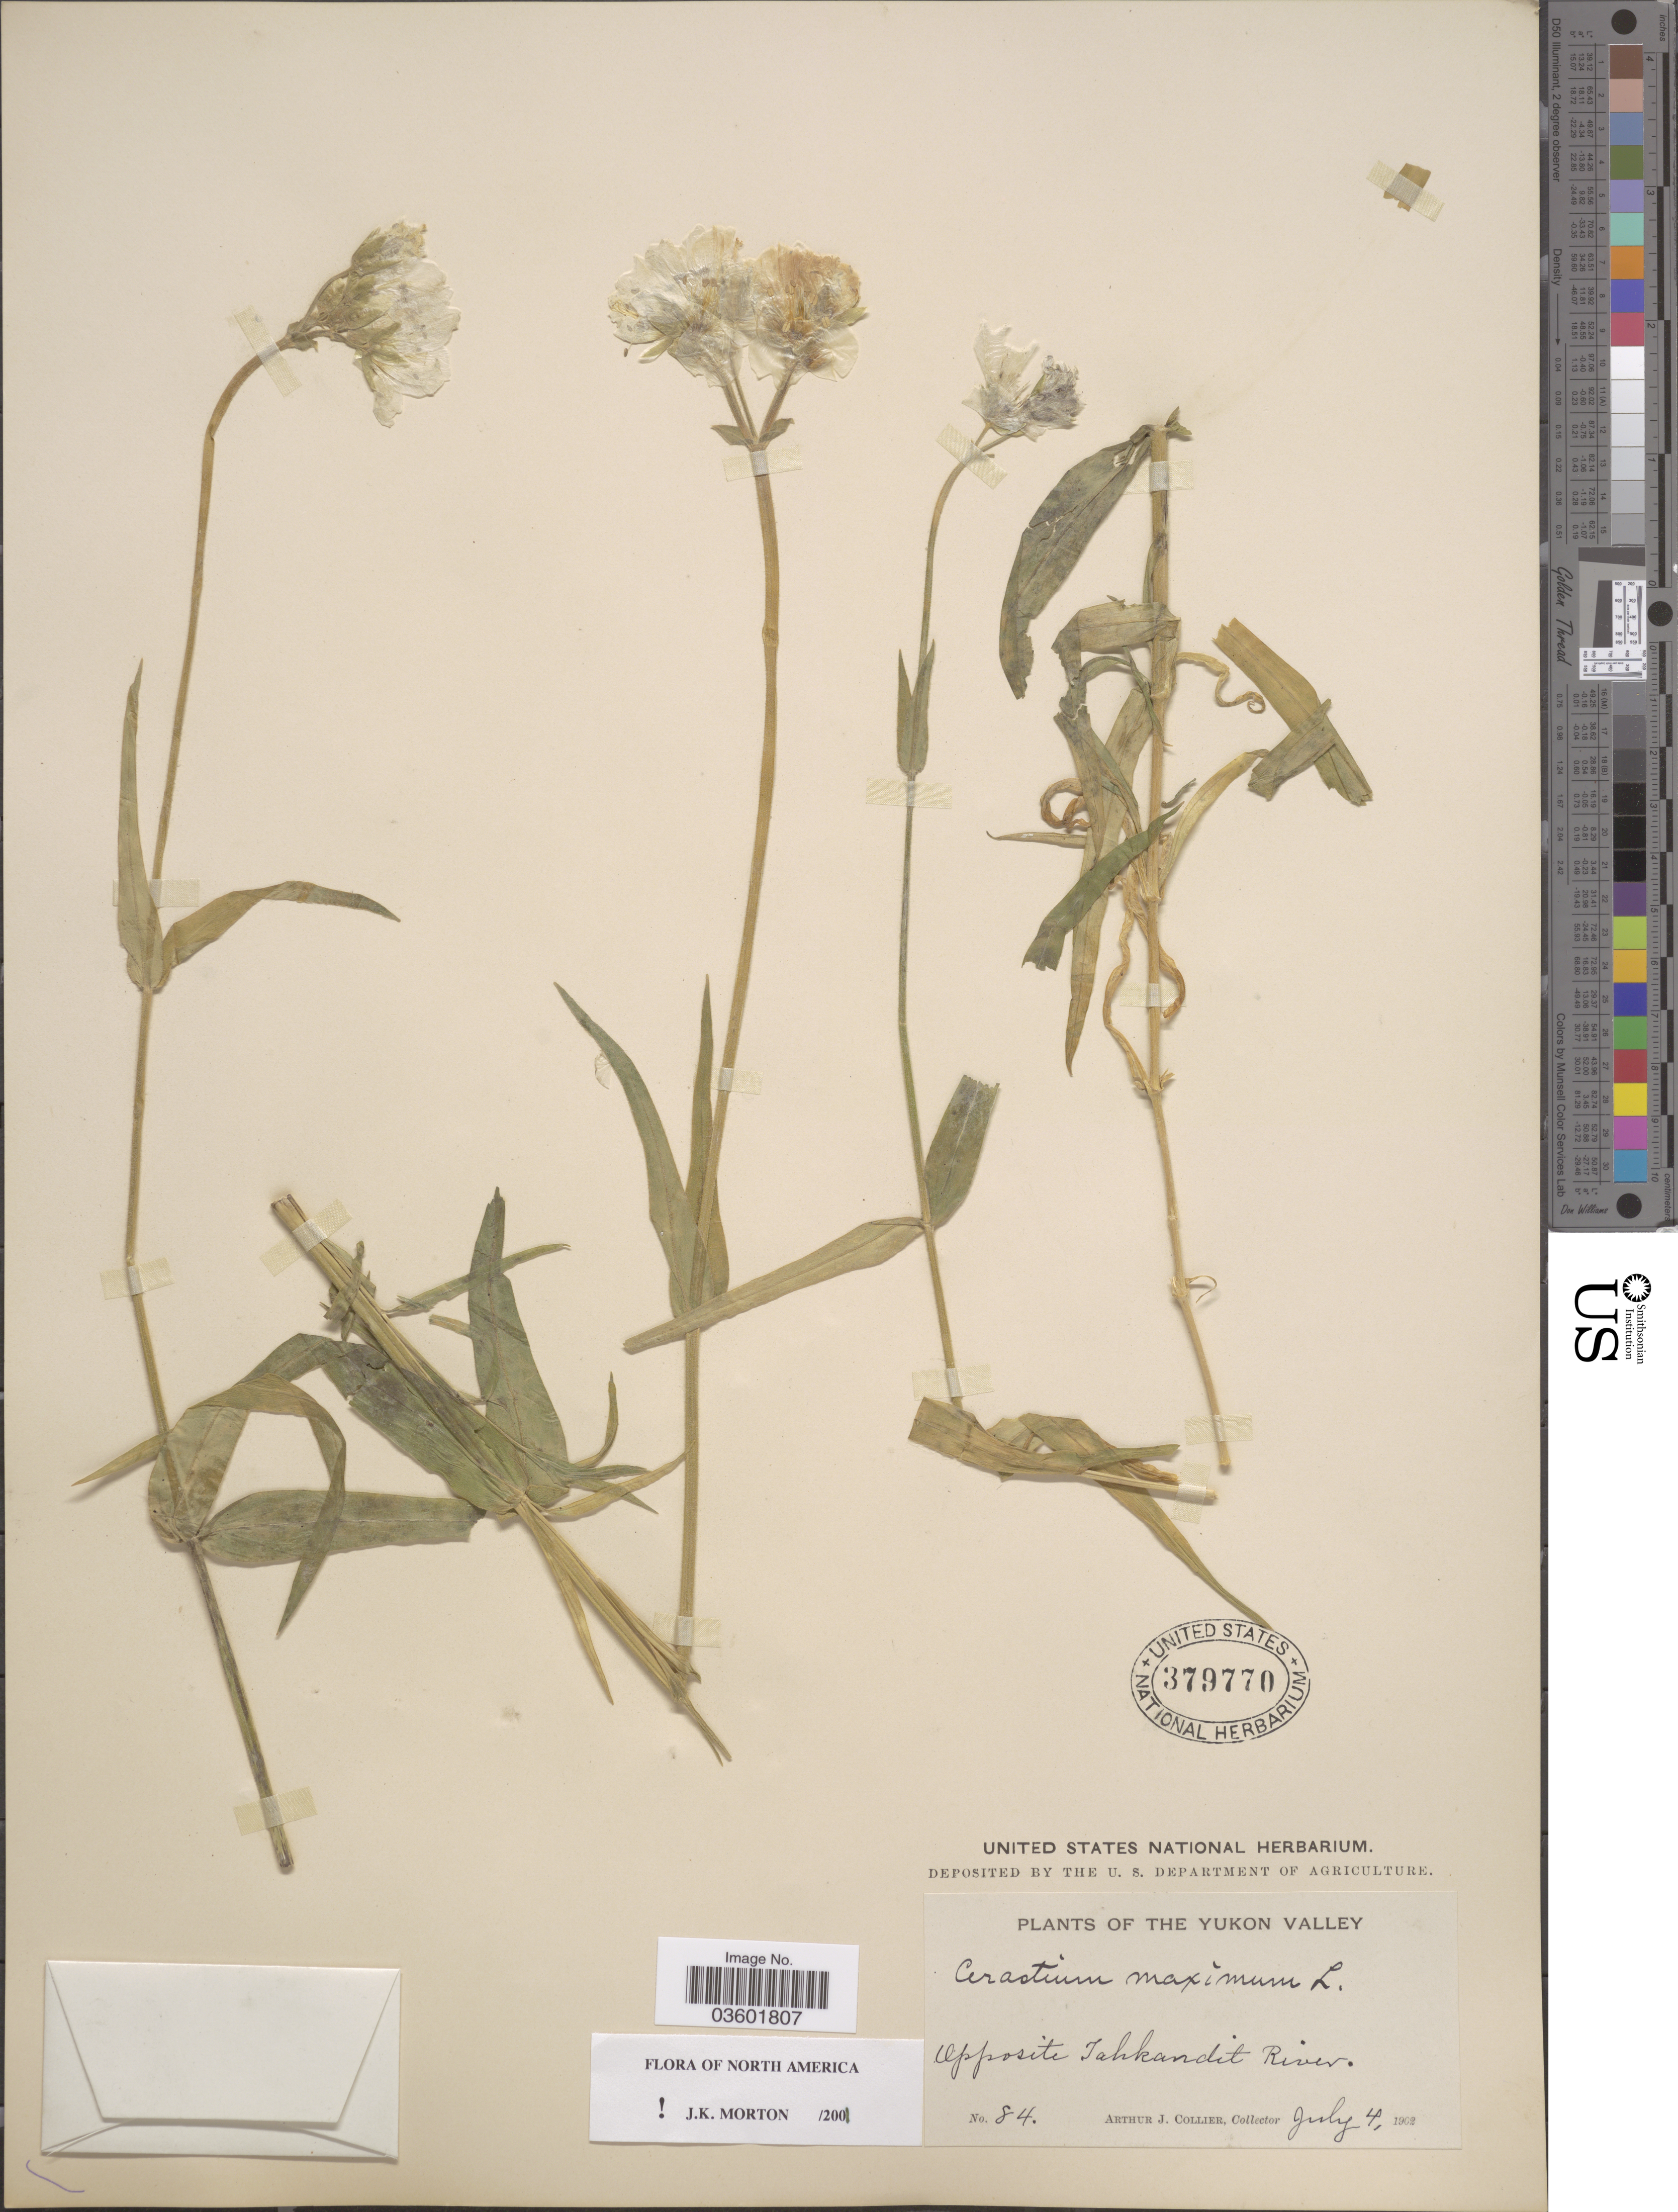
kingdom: Plantae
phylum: Tracheophyta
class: Magnoliopsida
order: Caryophyllales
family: Caryophyllaceae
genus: Cerastium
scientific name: Cerastium maximum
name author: L.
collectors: A. Collier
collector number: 84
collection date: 1902-07-04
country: Canada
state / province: Yukon Territory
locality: Yukon Valley. Opposite Tahkandit River.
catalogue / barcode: US 379770